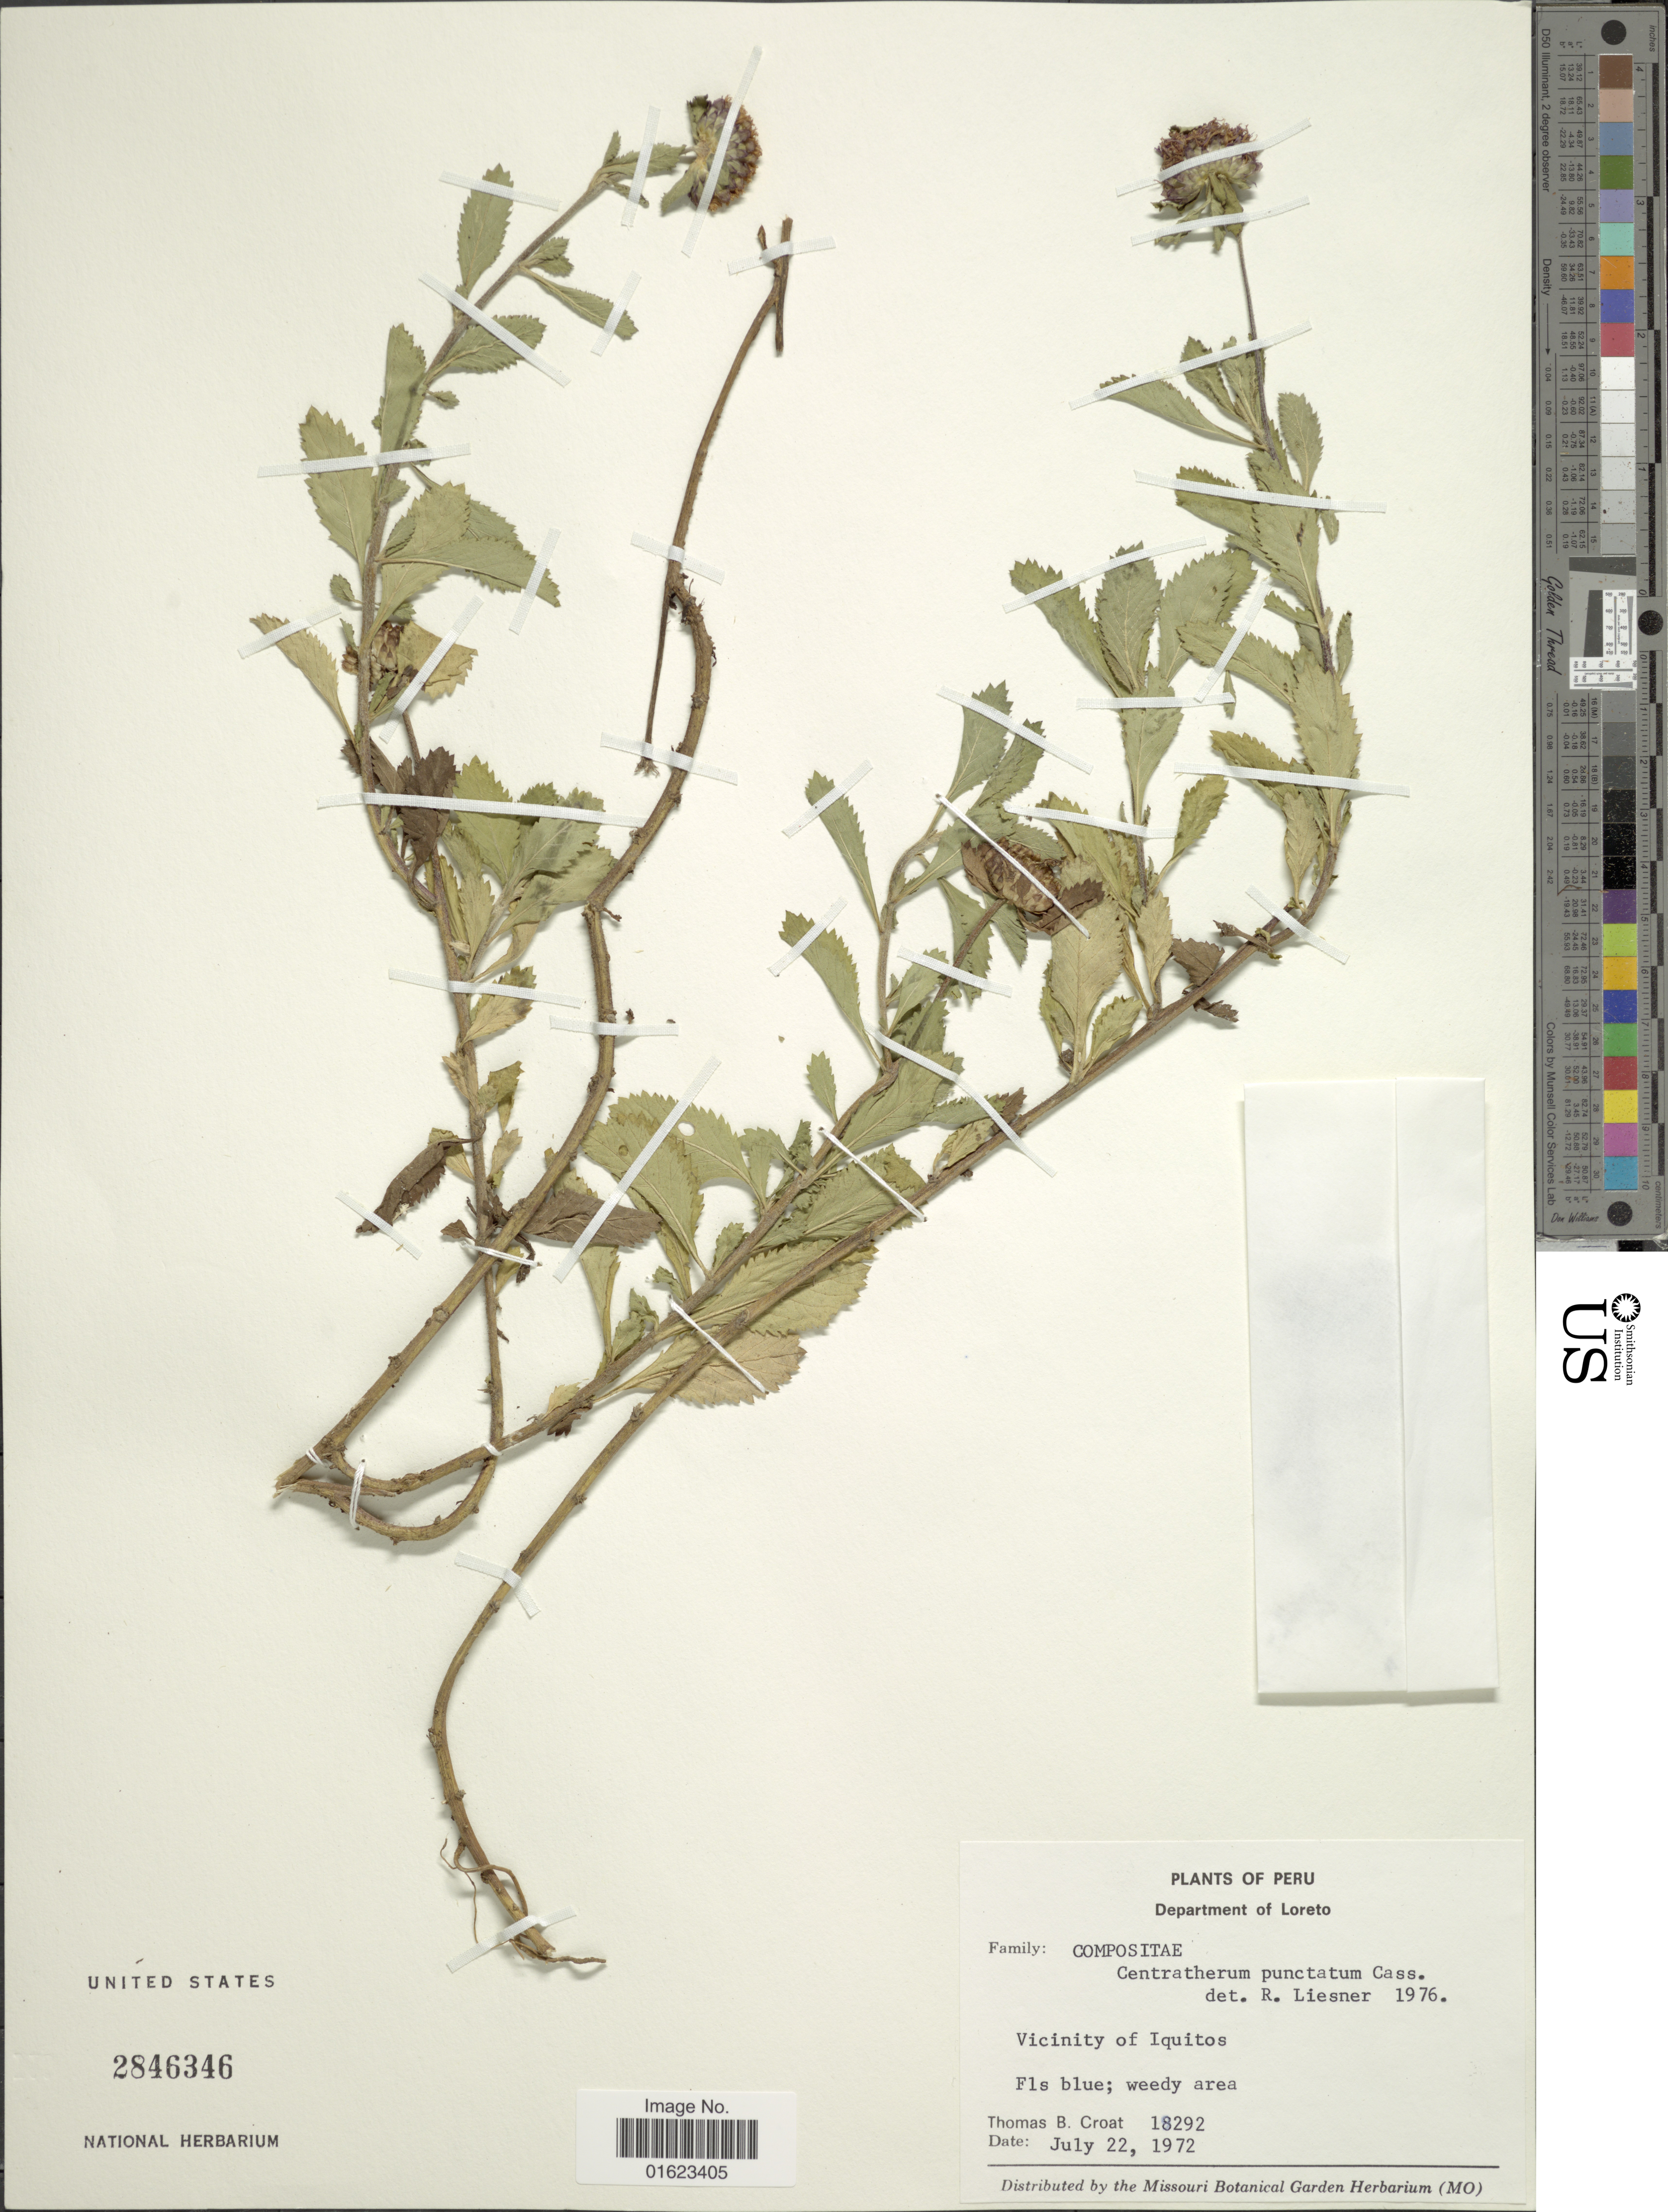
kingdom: Plantae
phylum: Tracheophyta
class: Magnoliopsida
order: Asterales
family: Asteraceae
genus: Centratherum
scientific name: Centratherum punctatum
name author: Cass.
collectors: T. B. Croat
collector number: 18292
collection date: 1972-07-22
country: Peru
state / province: Loreto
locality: Department of Loreto. Vicinity of Iquitos.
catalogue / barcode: US 2846346